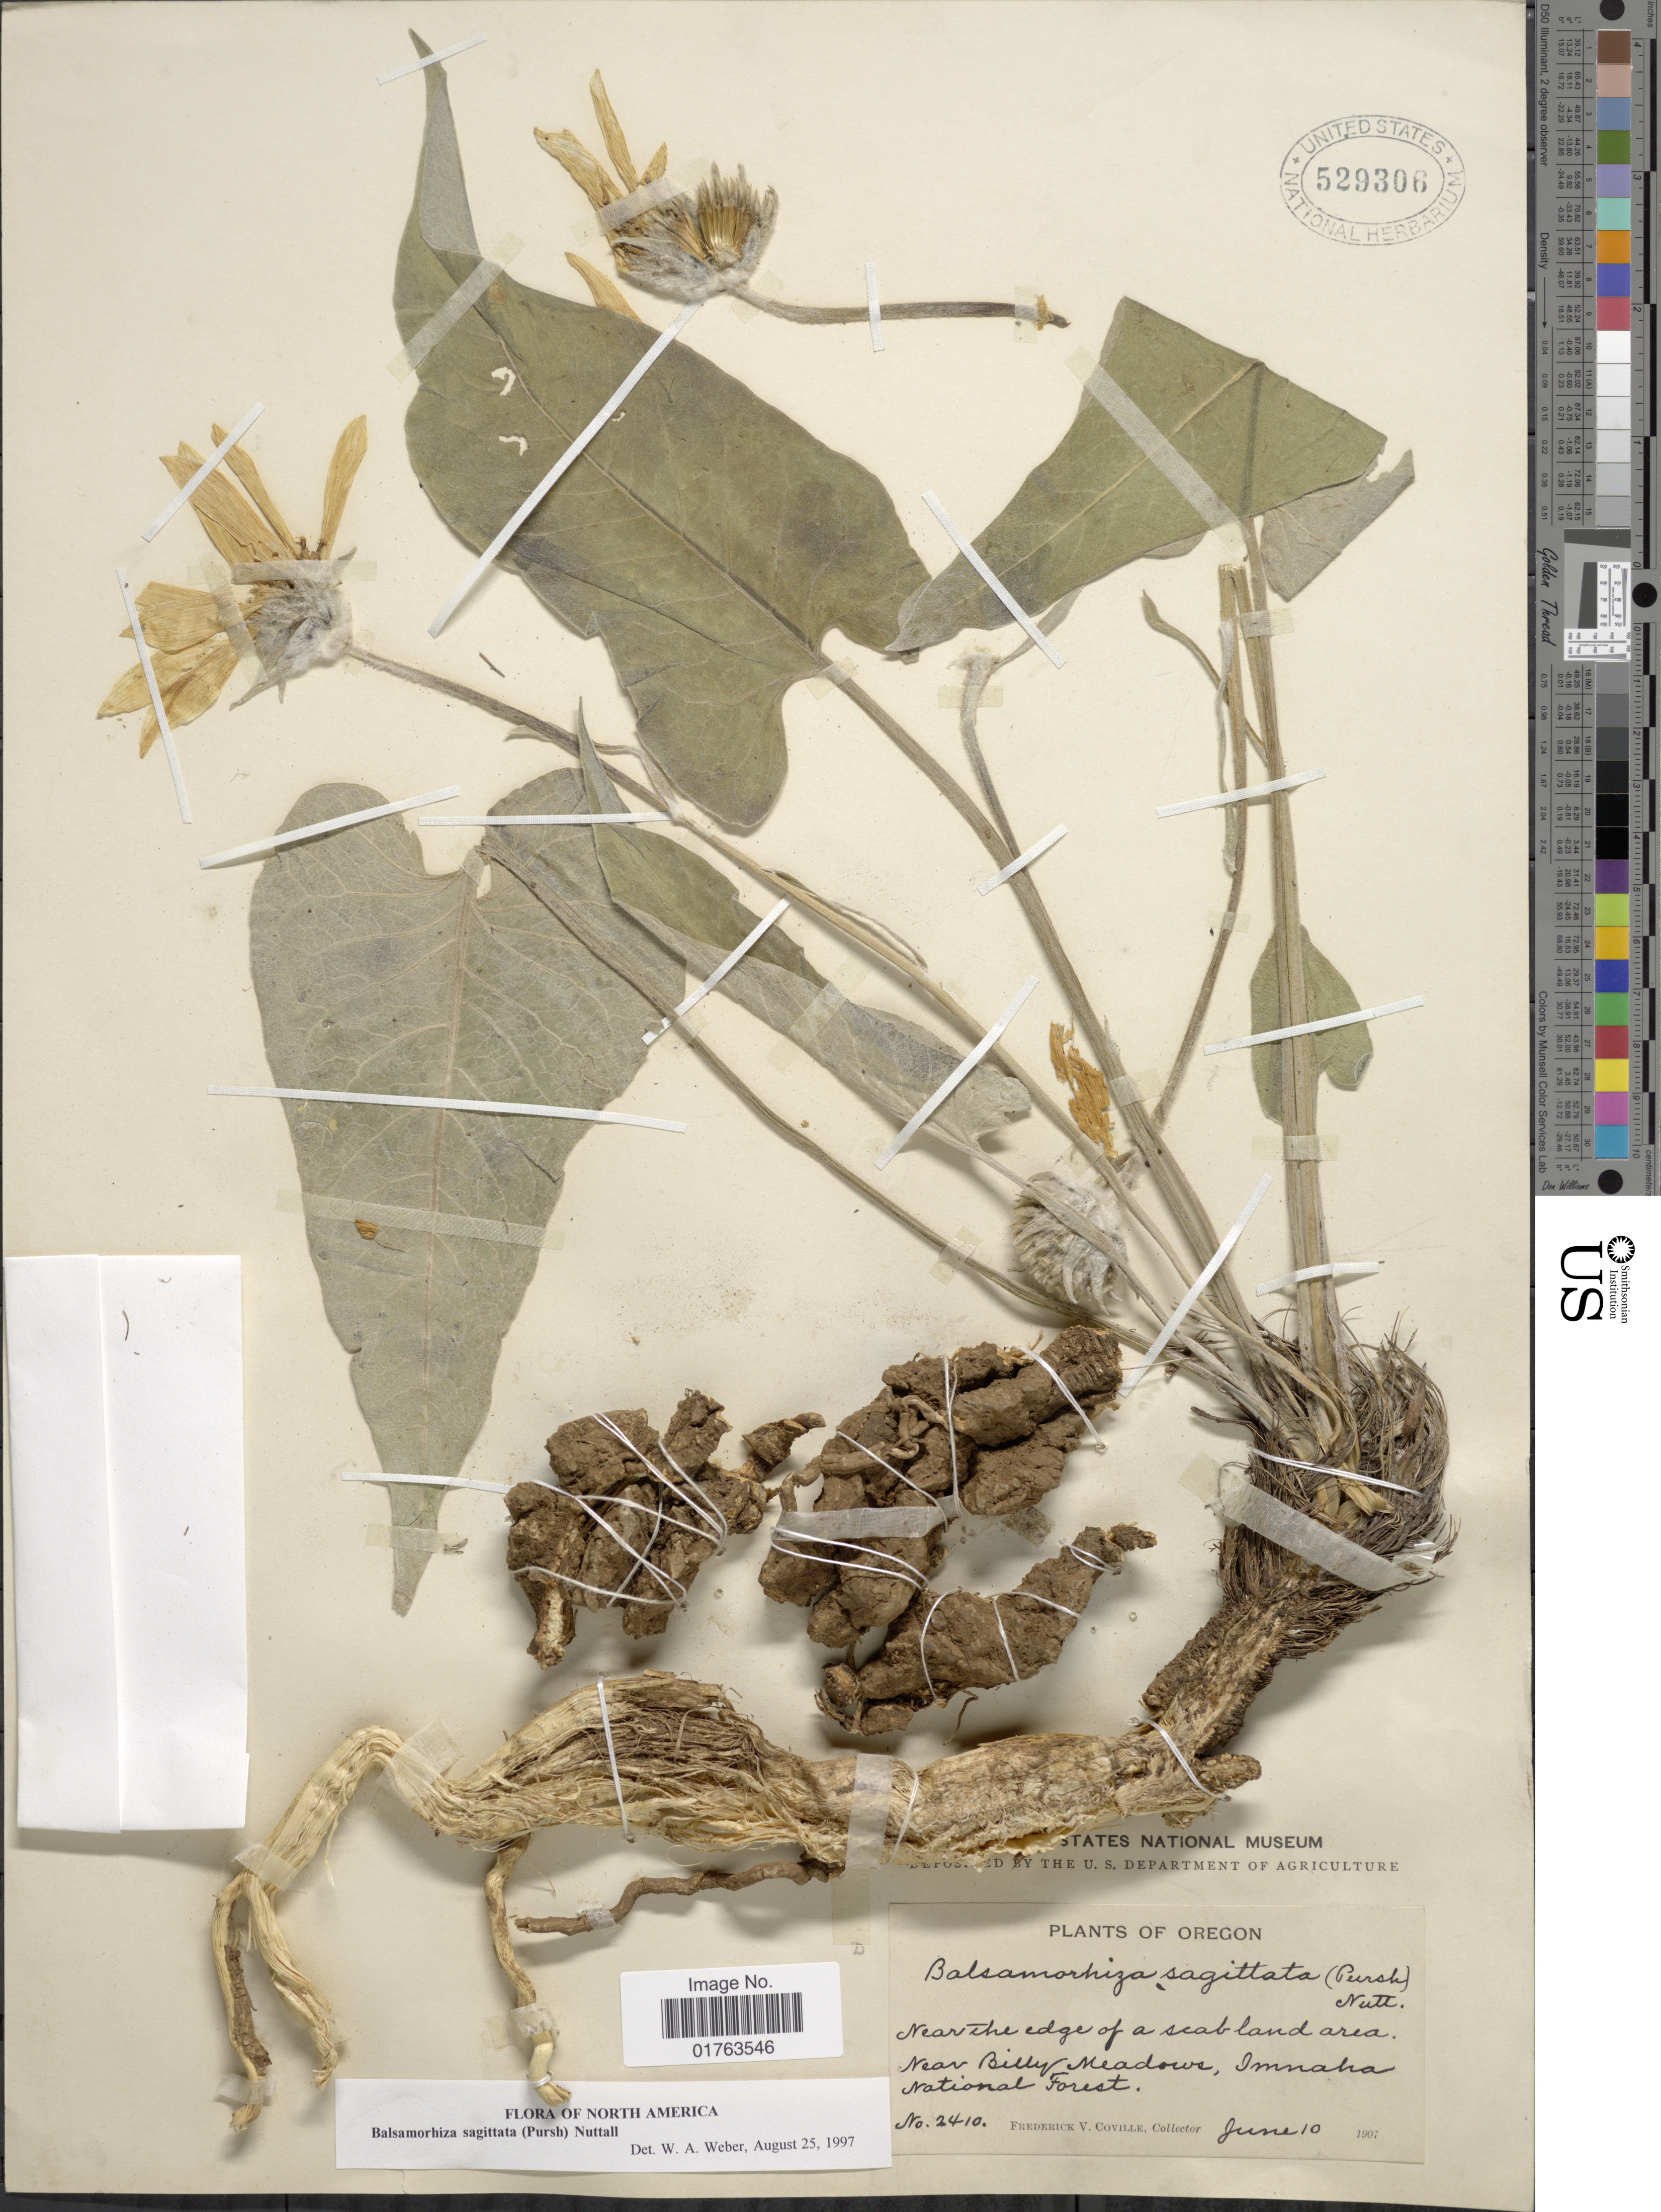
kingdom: Plantae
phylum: Tracheophyta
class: Magnoliopsida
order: Asterales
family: Asteraceae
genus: Balsamorhiza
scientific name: Balsamorhiza sagittata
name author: (Pursh) Nutt.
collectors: F. V. Coville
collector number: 2410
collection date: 1907-06-10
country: United States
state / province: Oregon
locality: Near the edge of a scabland are. Near Billy Meadows, Imnaha National Forest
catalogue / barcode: US 529306